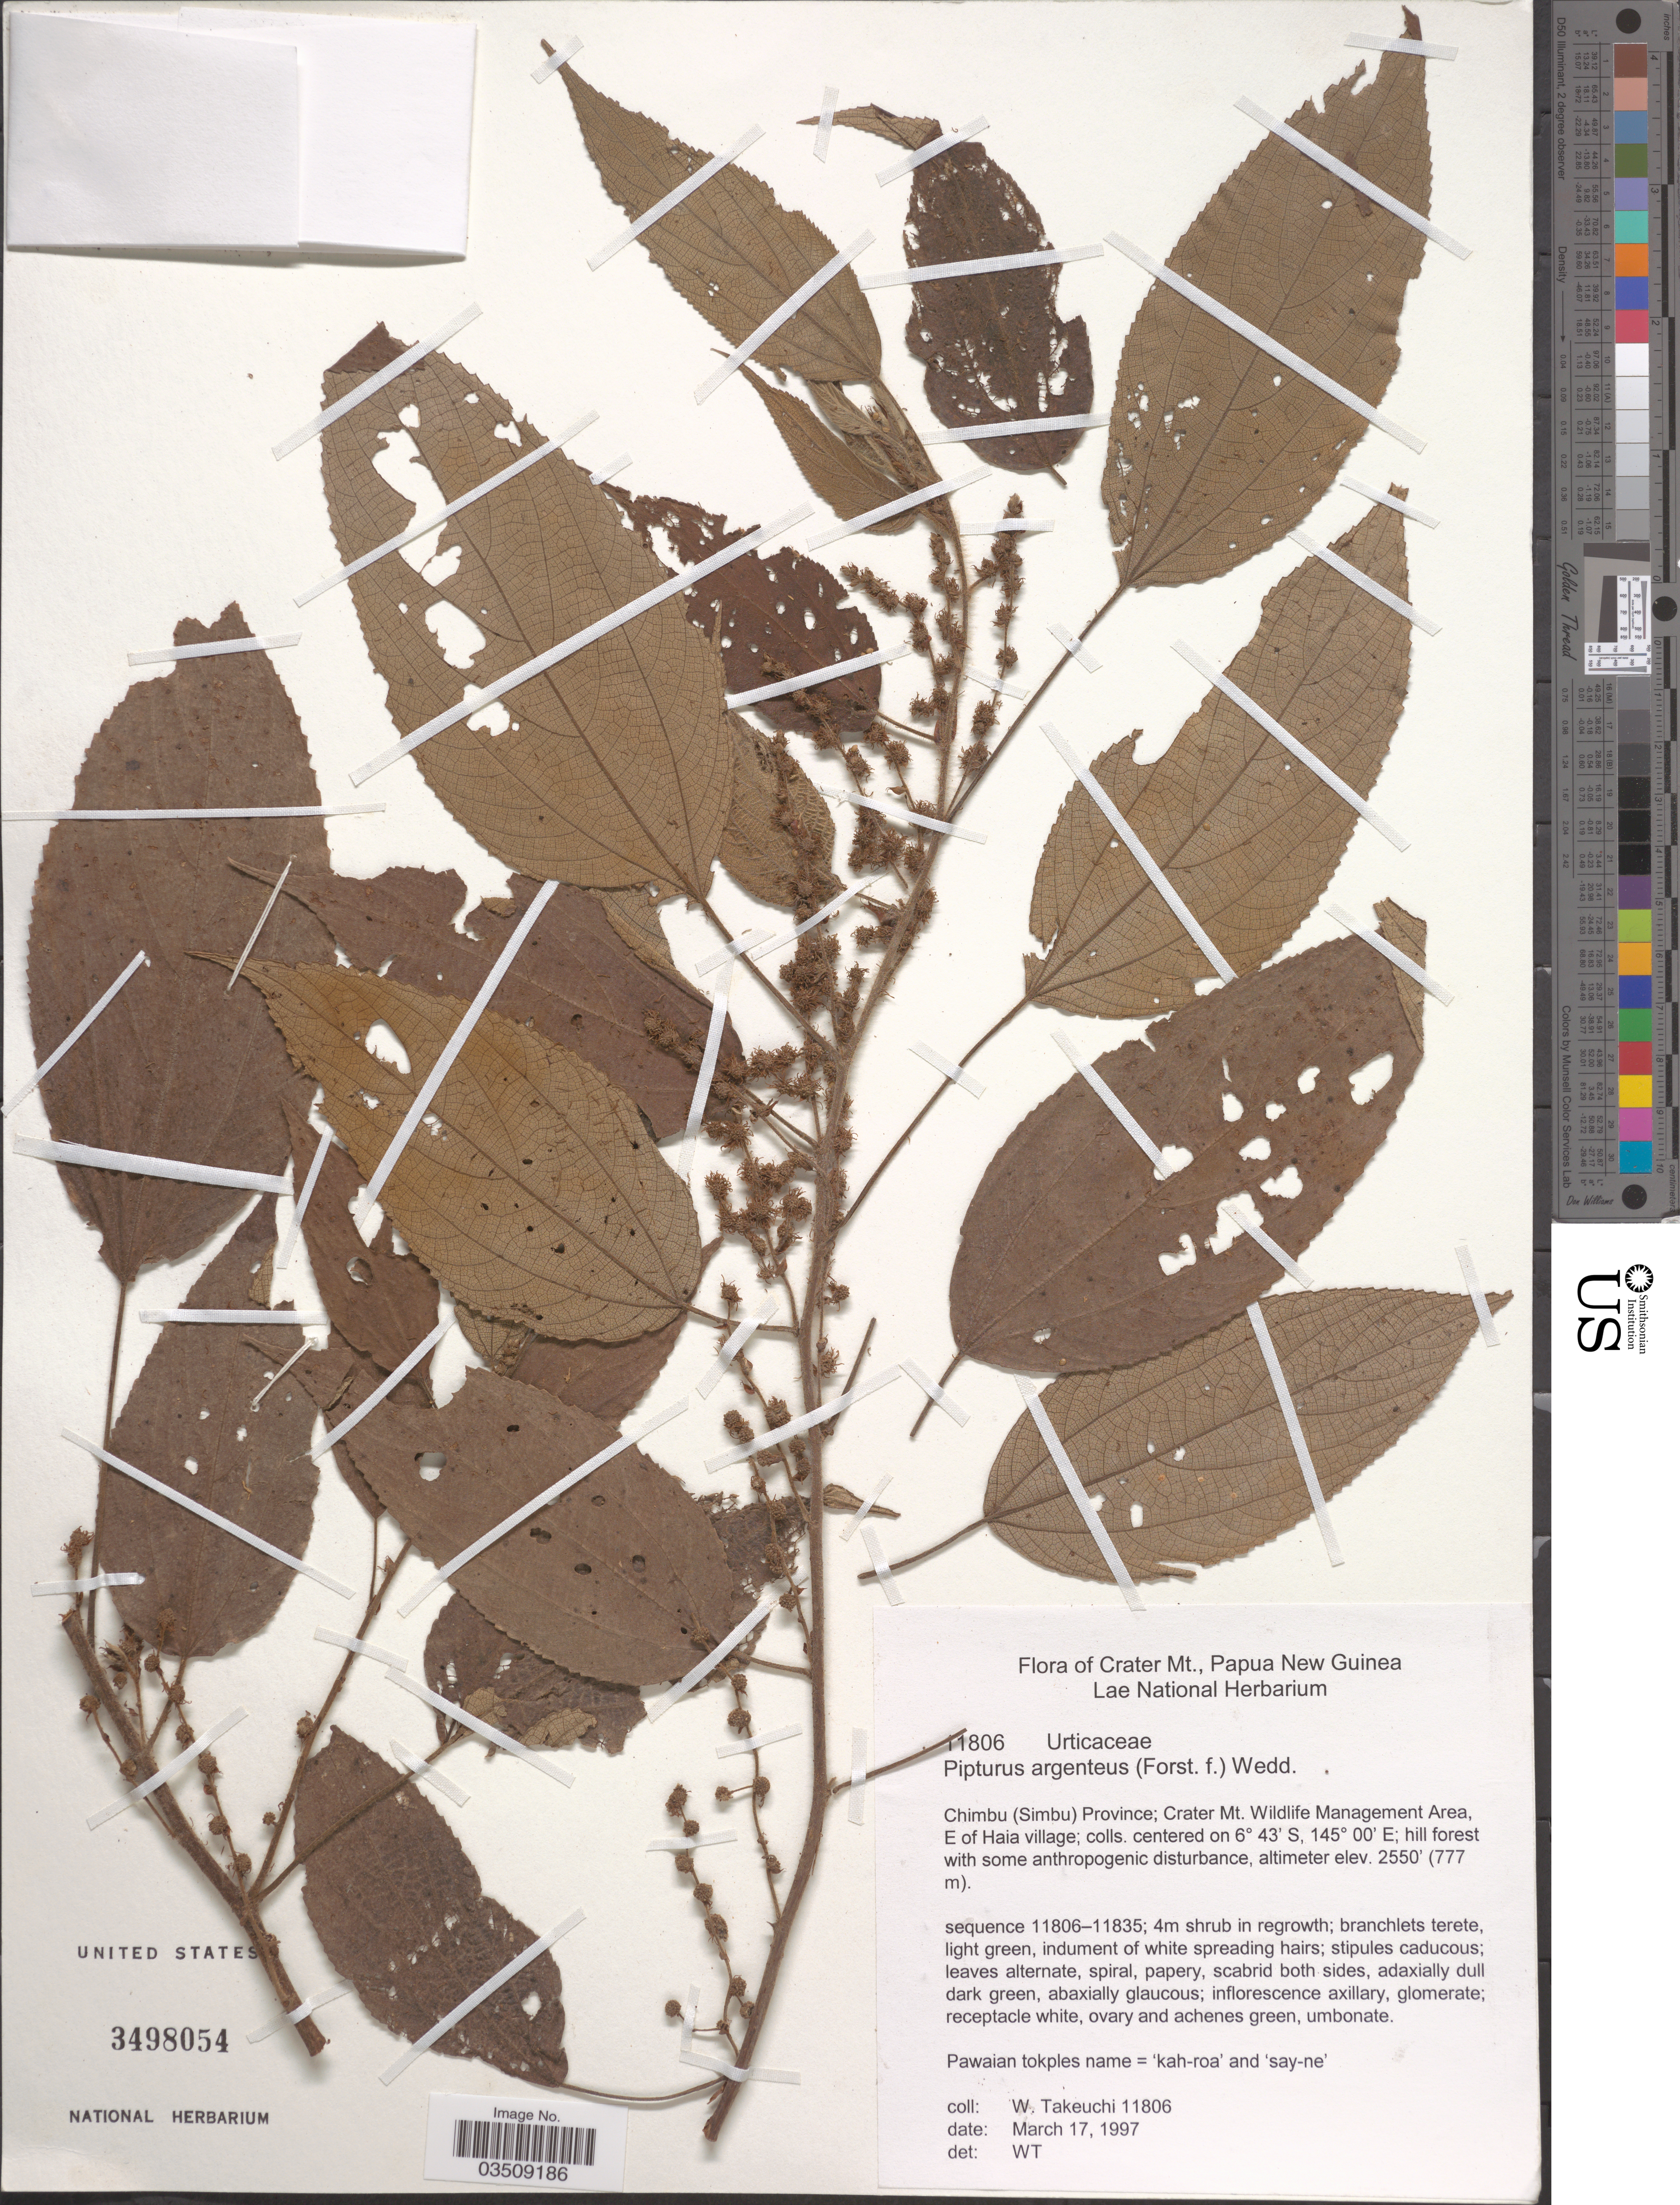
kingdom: Plantae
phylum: Tracheophyta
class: Magnoliopsida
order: Rosales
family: Urticaceae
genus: Pipturus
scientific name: Pipturus argenteus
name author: (G. Forst.) Wedd.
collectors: W. Takeuchi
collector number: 11806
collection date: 1997-03-17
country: Papua New Guinea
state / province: Chimbu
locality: Crater Mt., Papua New Guinea. Chimbu (Simbu) Province; Crater Mt. Wildlife Management Area, E of Haia village.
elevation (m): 777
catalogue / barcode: US 3498054